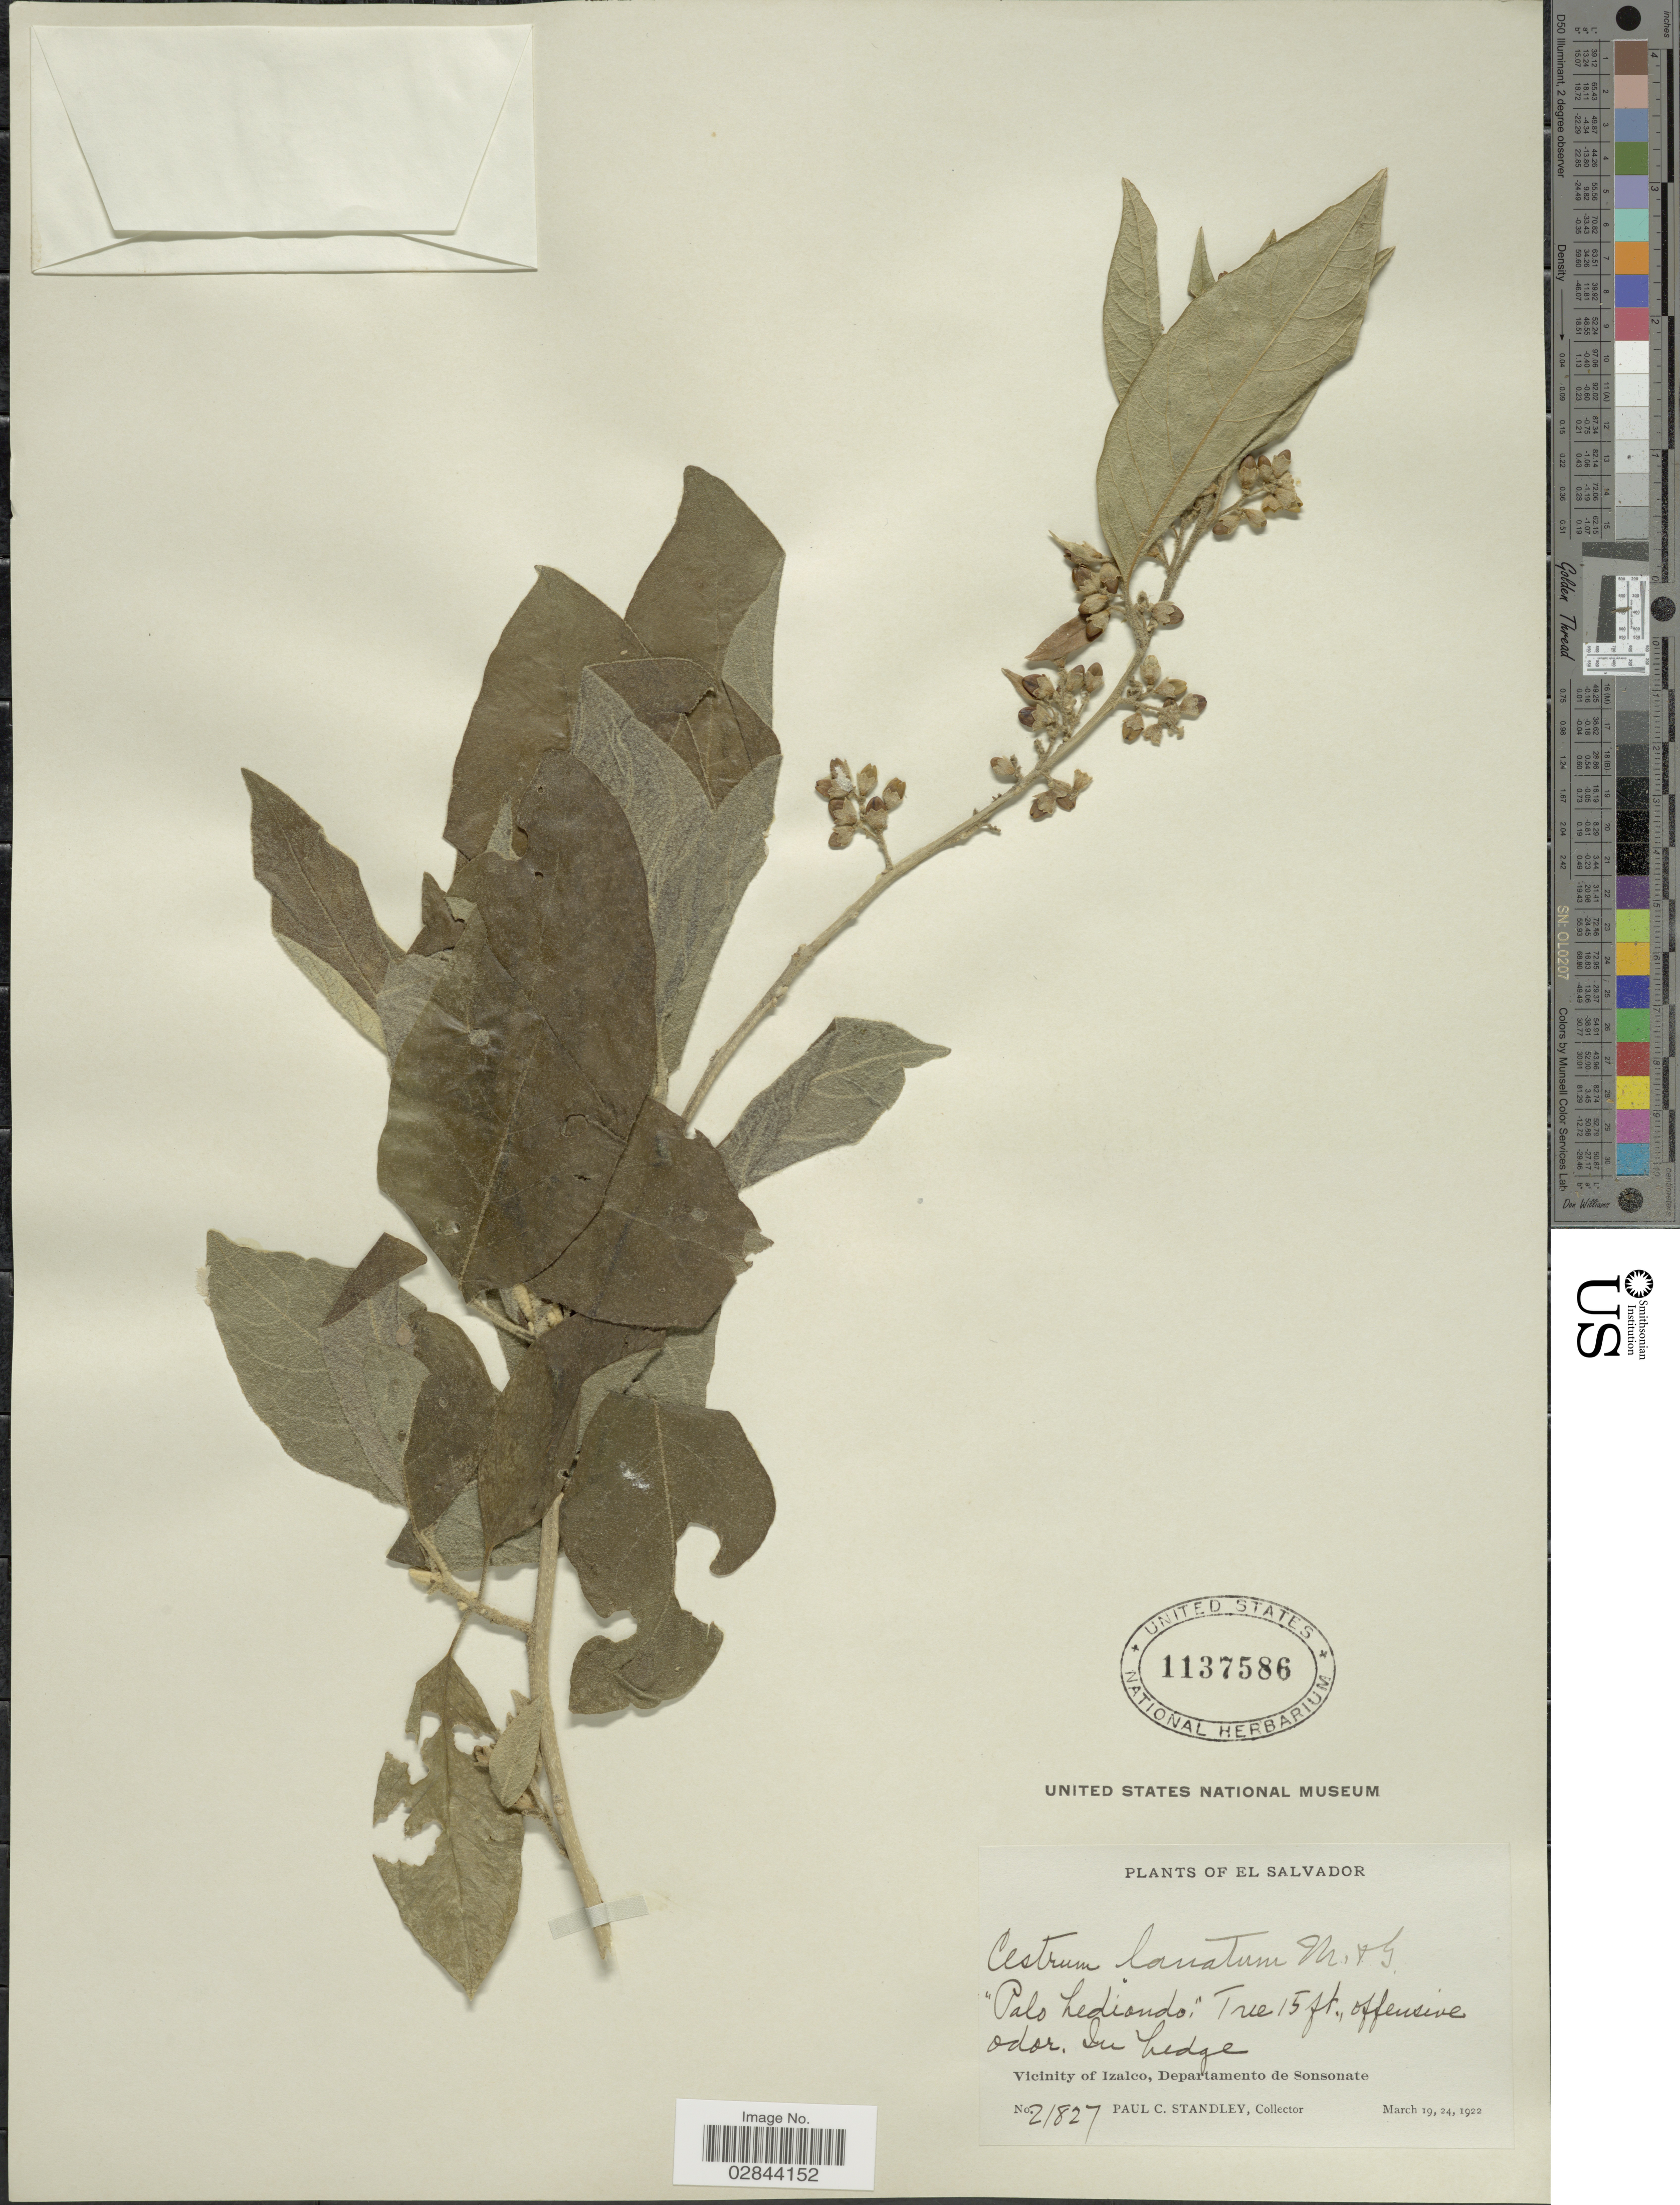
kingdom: Plantae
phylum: Tracheophyta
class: Magnoliopsida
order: Solanales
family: Solanaceae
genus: Cestrum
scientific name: Cestrum lanatum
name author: M. Martens & Galeotti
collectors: P. C. Standley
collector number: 21827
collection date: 1922-03-19/1922-03-24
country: El Salvador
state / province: Sonsonate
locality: Vicinity of Izalco, Departamento de Sonsonate.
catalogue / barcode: US 1137586